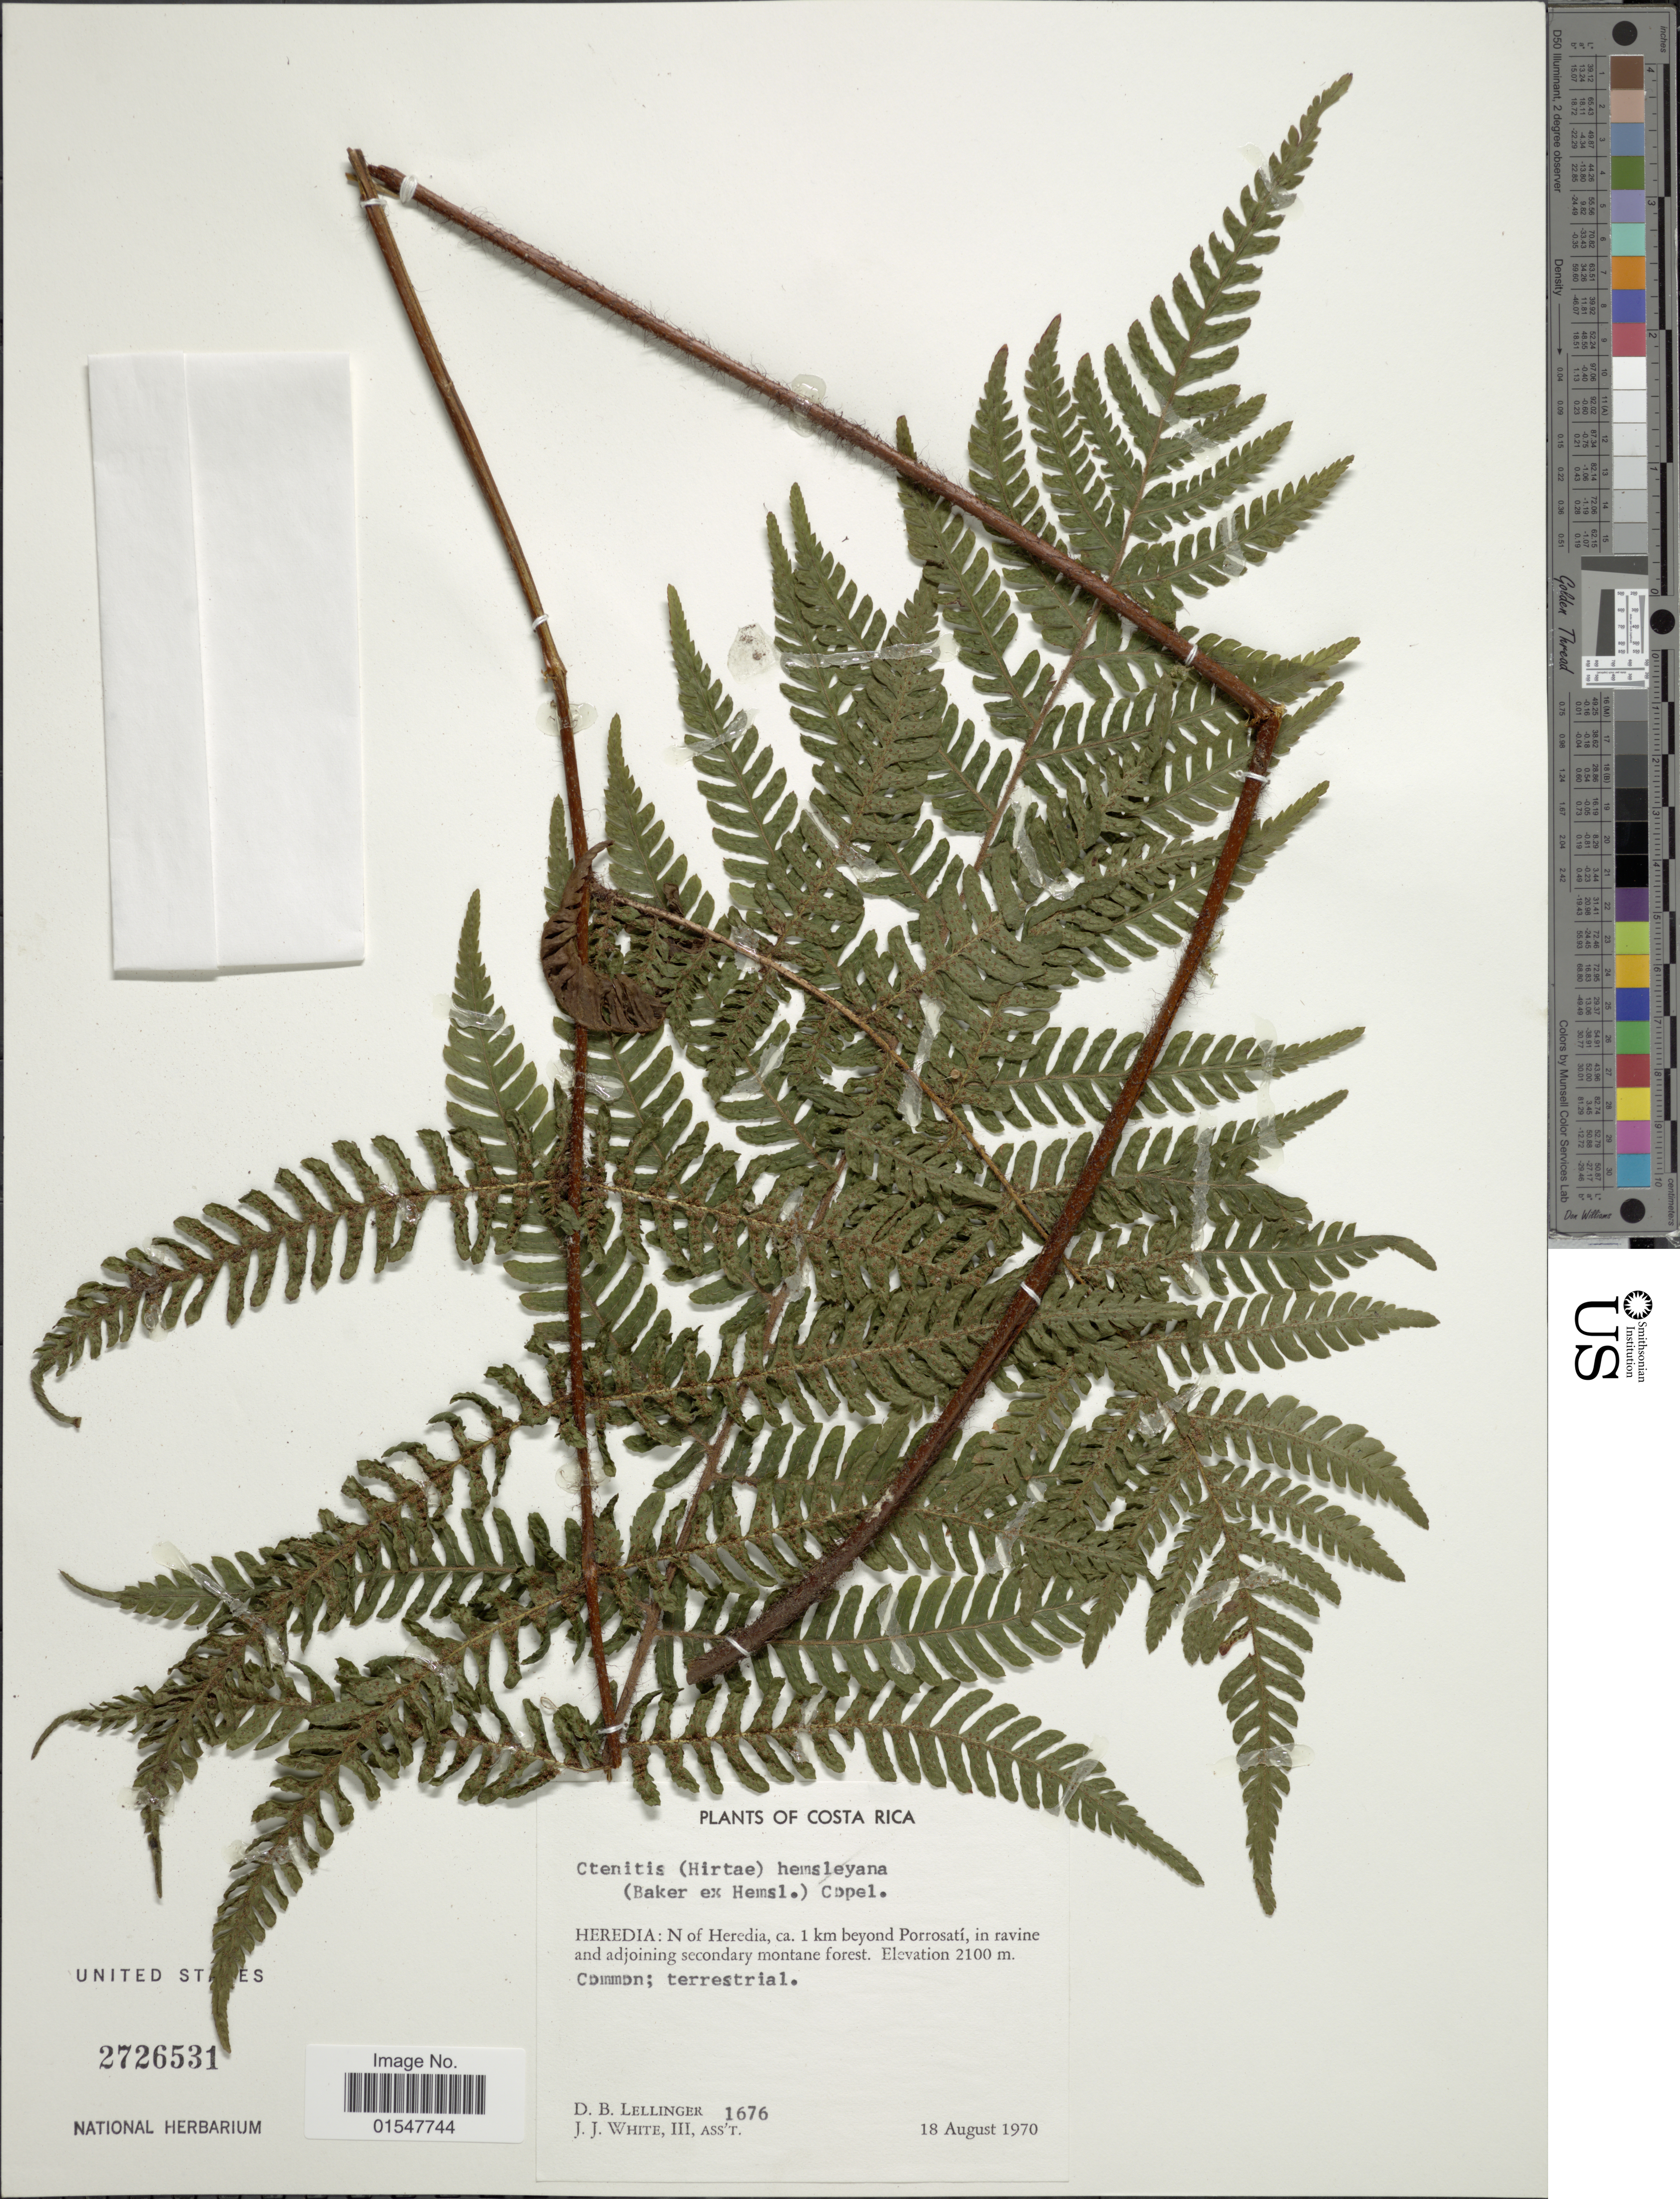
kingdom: Plantae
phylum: Tracheophyta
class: Polypodiopsida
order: Polypodiales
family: Dryopteridaceae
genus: Ctenitis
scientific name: Ctenitis hemsleyana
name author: (Baker ex Hemsl.) Copel.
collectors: D. B. Lellinger & J. J. White III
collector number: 1676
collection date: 1970-08-18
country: Costa Rica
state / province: Heredia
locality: Heredia:N of Heredia, ca. 1 km beyond Porrosati, in ravine and adjoining secondary montane forest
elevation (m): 2100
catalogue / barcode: US 2726531